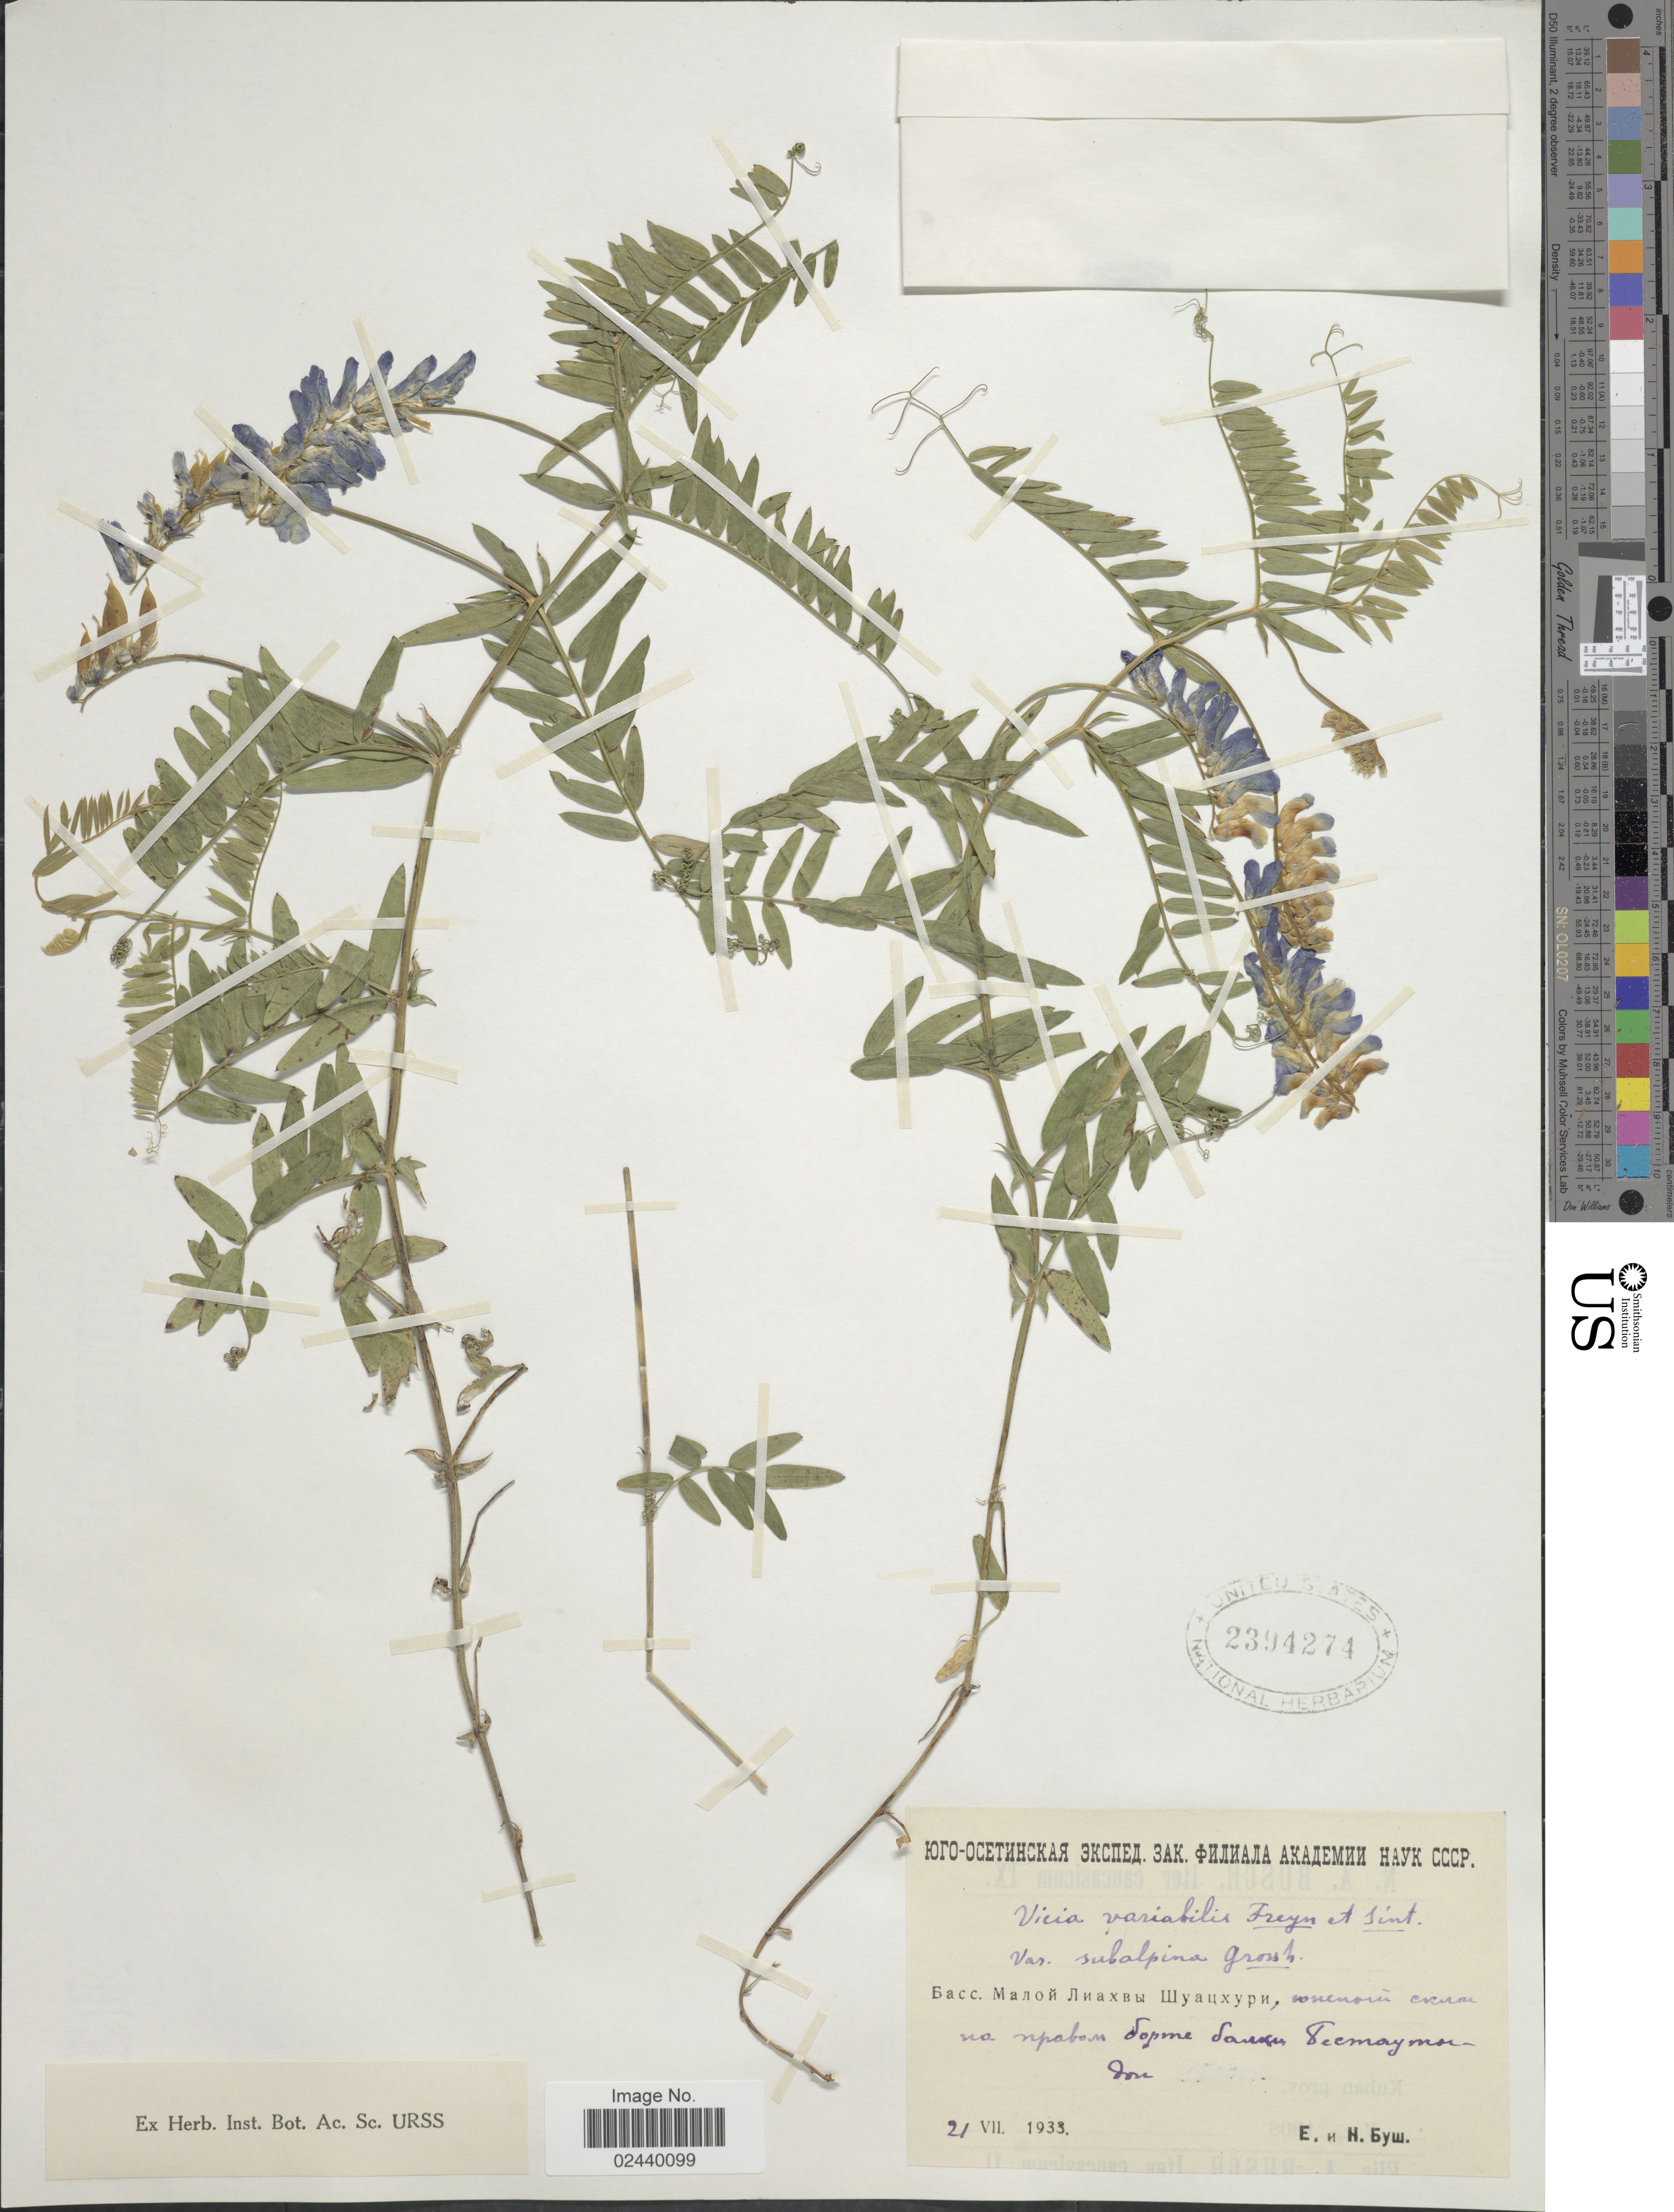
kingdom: Plantae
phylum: Tracheophyta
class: Magnoliopsida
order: Fabales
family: Fabaceae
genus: Vicia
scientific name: Vicia variabilis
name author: Freyn & Sint.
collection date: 1933-07-21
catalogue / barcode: US 2394274